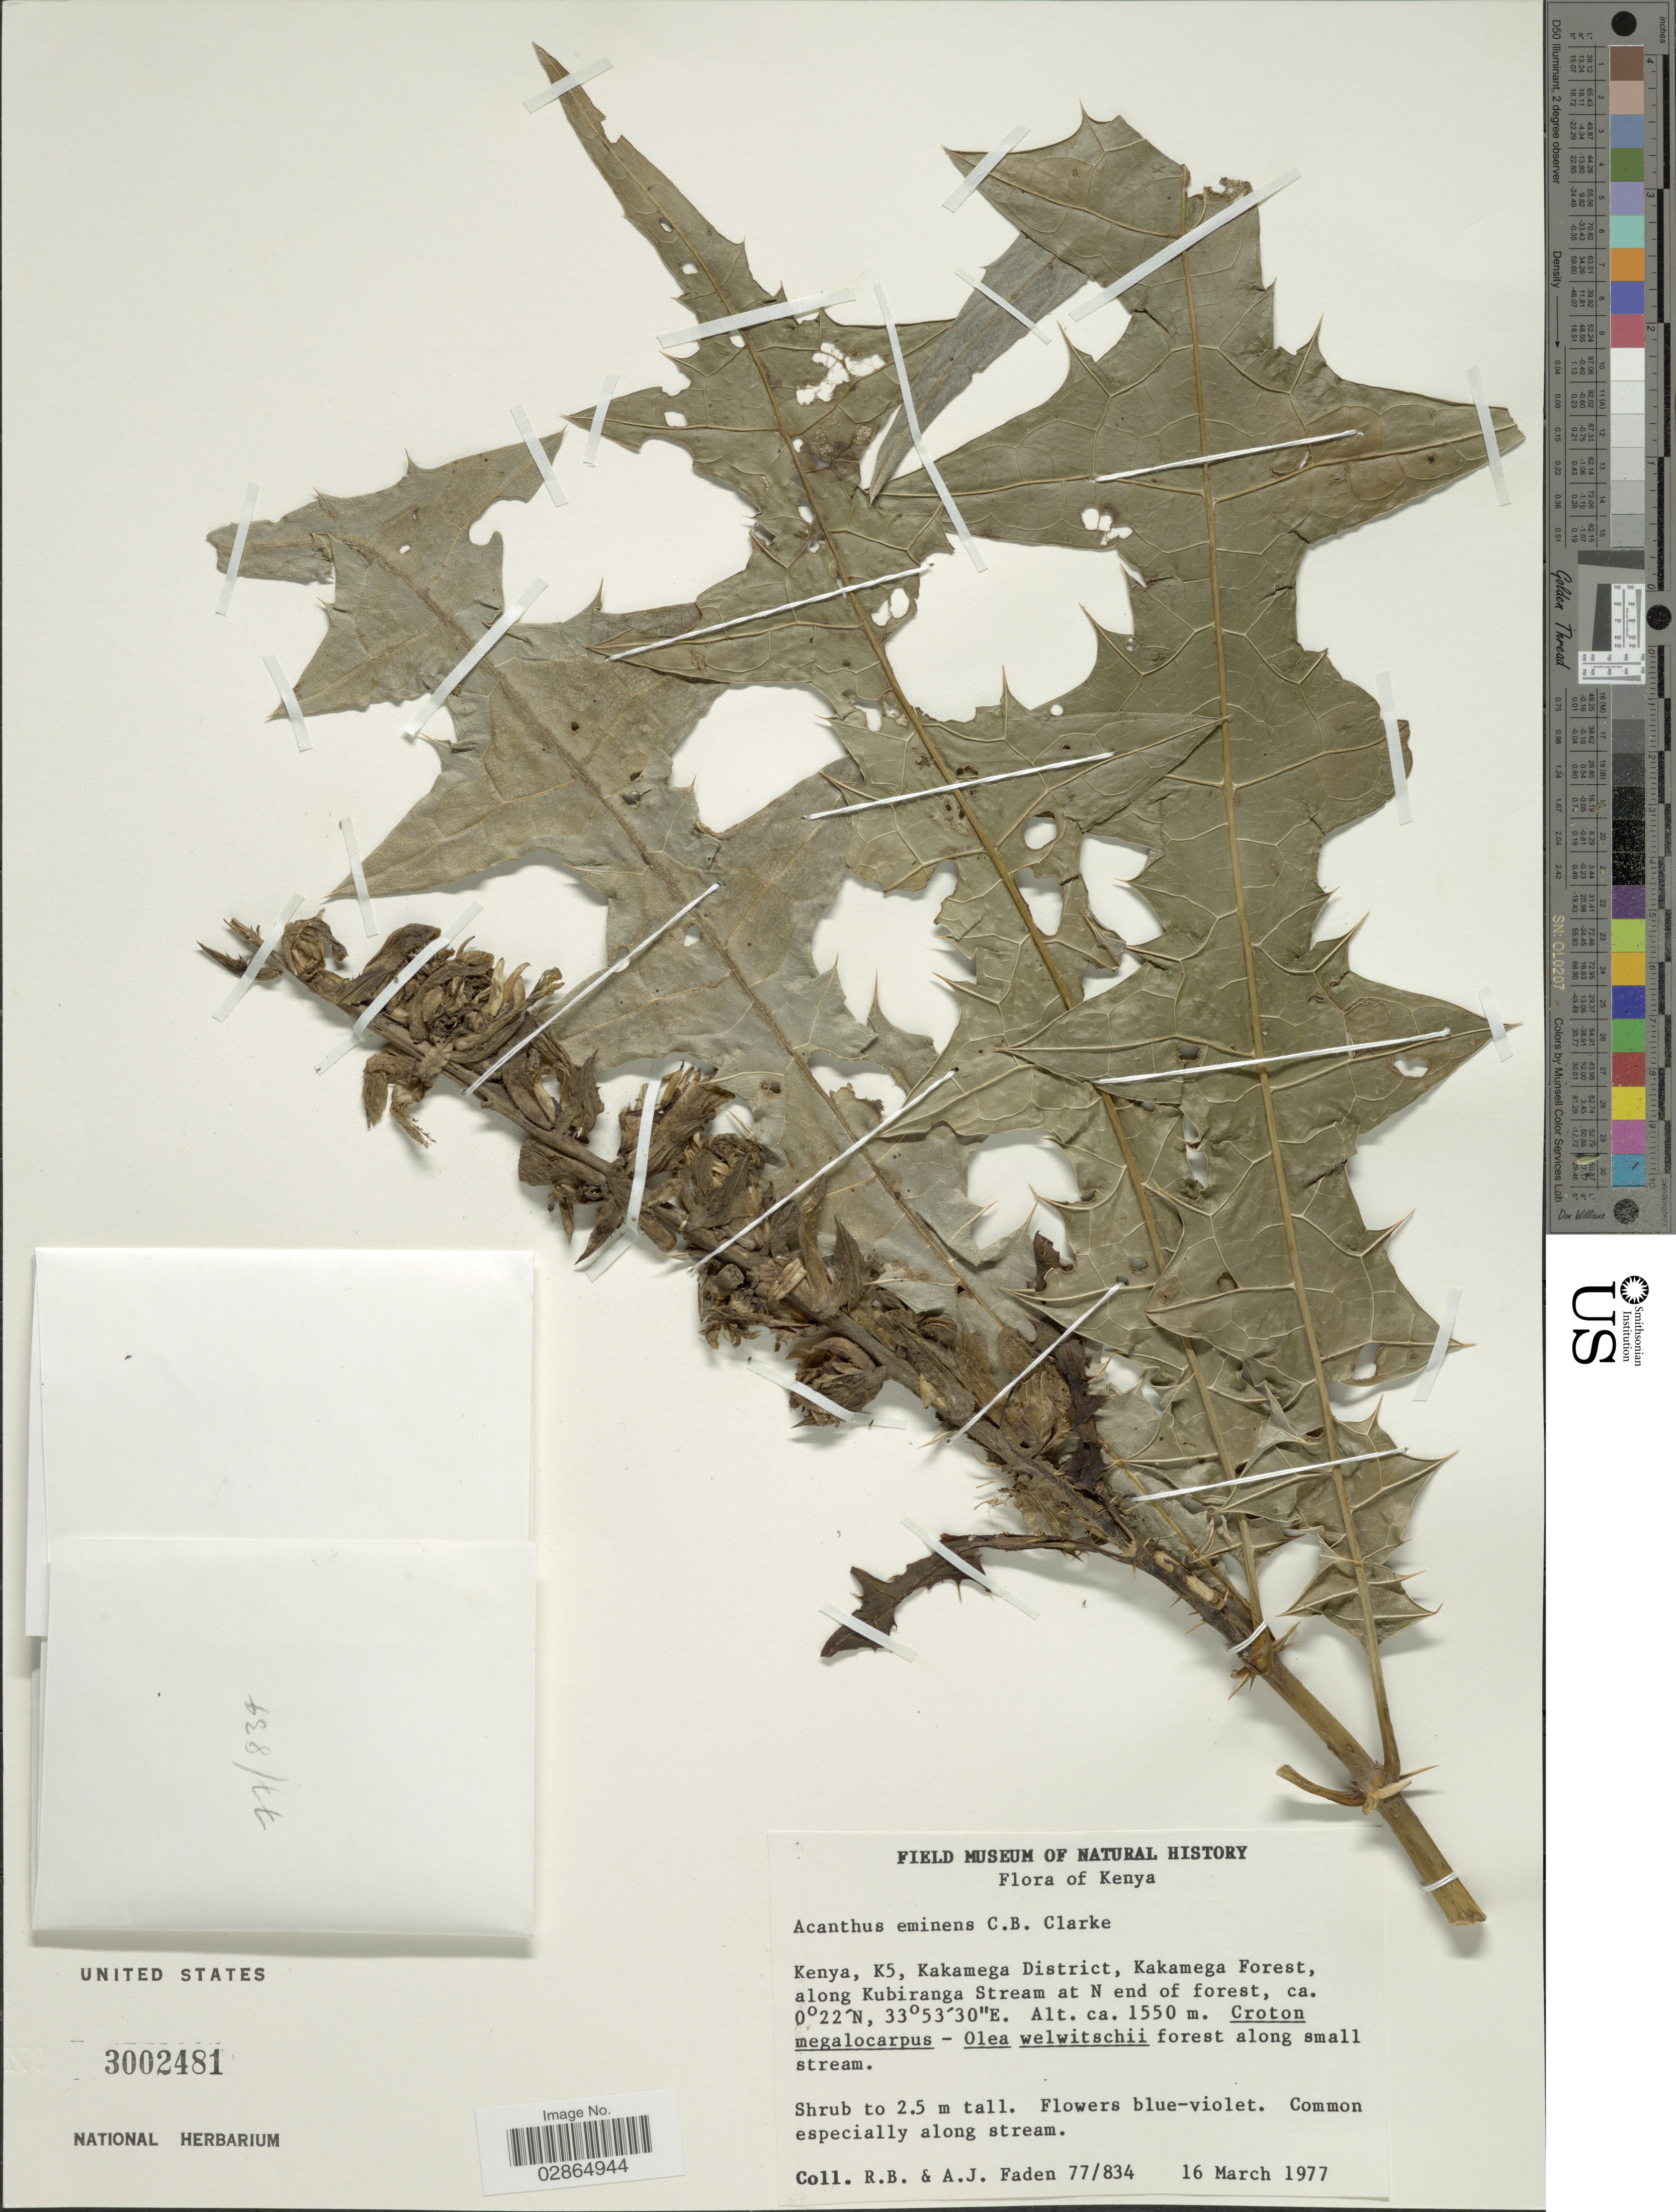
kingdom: Plantae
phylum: Tracheophyta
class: Magnoliopsida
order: Lamiales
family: Acanthaceae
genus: Acanthus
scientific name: Acanthus eminens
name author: C.B. Clarke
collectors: R. B. Faden & A. J. Faden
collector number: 77/834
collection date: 1977-03-16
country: Kenya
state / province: Kakamega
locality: K5, Kakamega District, Kakamega Forest, along Kubiranga Stream at N end of forest.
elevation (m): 1550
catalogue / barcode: US 3002481